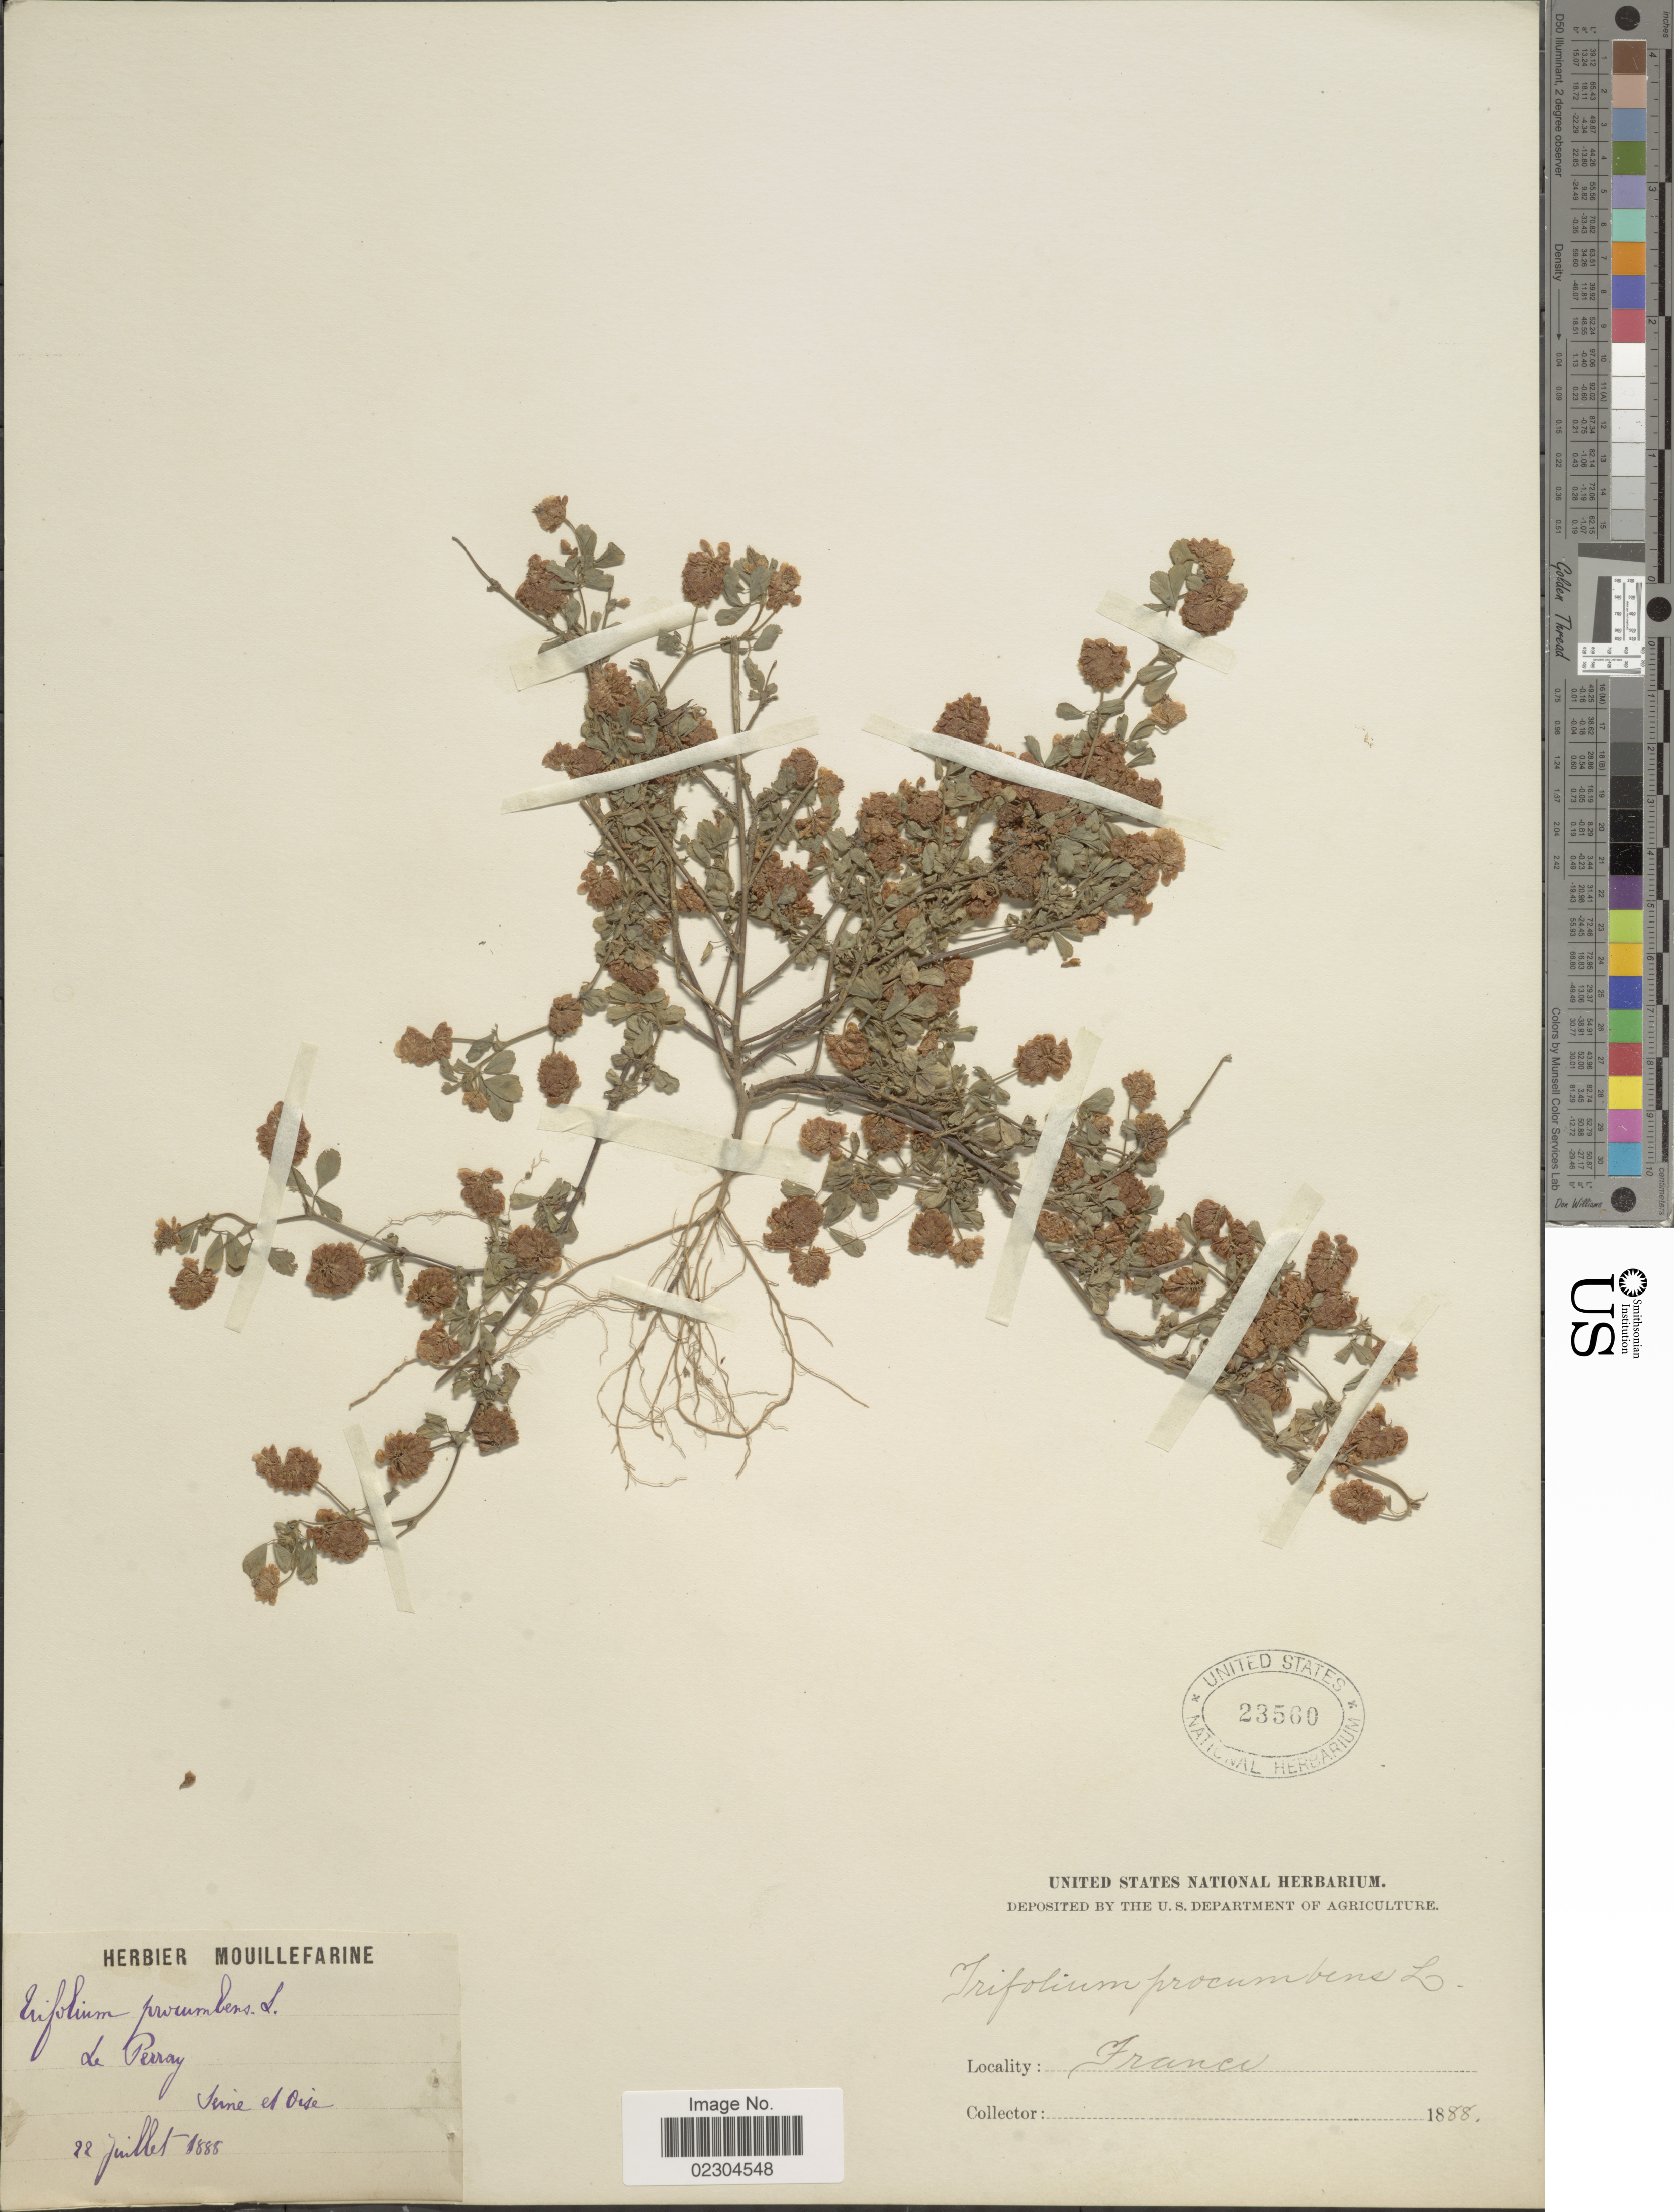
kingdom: Plantae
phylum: Tracheophyta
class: Magnoliopsida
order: Fabales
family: Fabaceae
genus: Trifolium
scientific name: Trifolium procumbens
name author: L.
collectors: ex herb. Mouillefarine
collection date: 1888-07-22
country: France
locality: Le Perray, Jerme et Orse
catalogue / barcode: US 23560